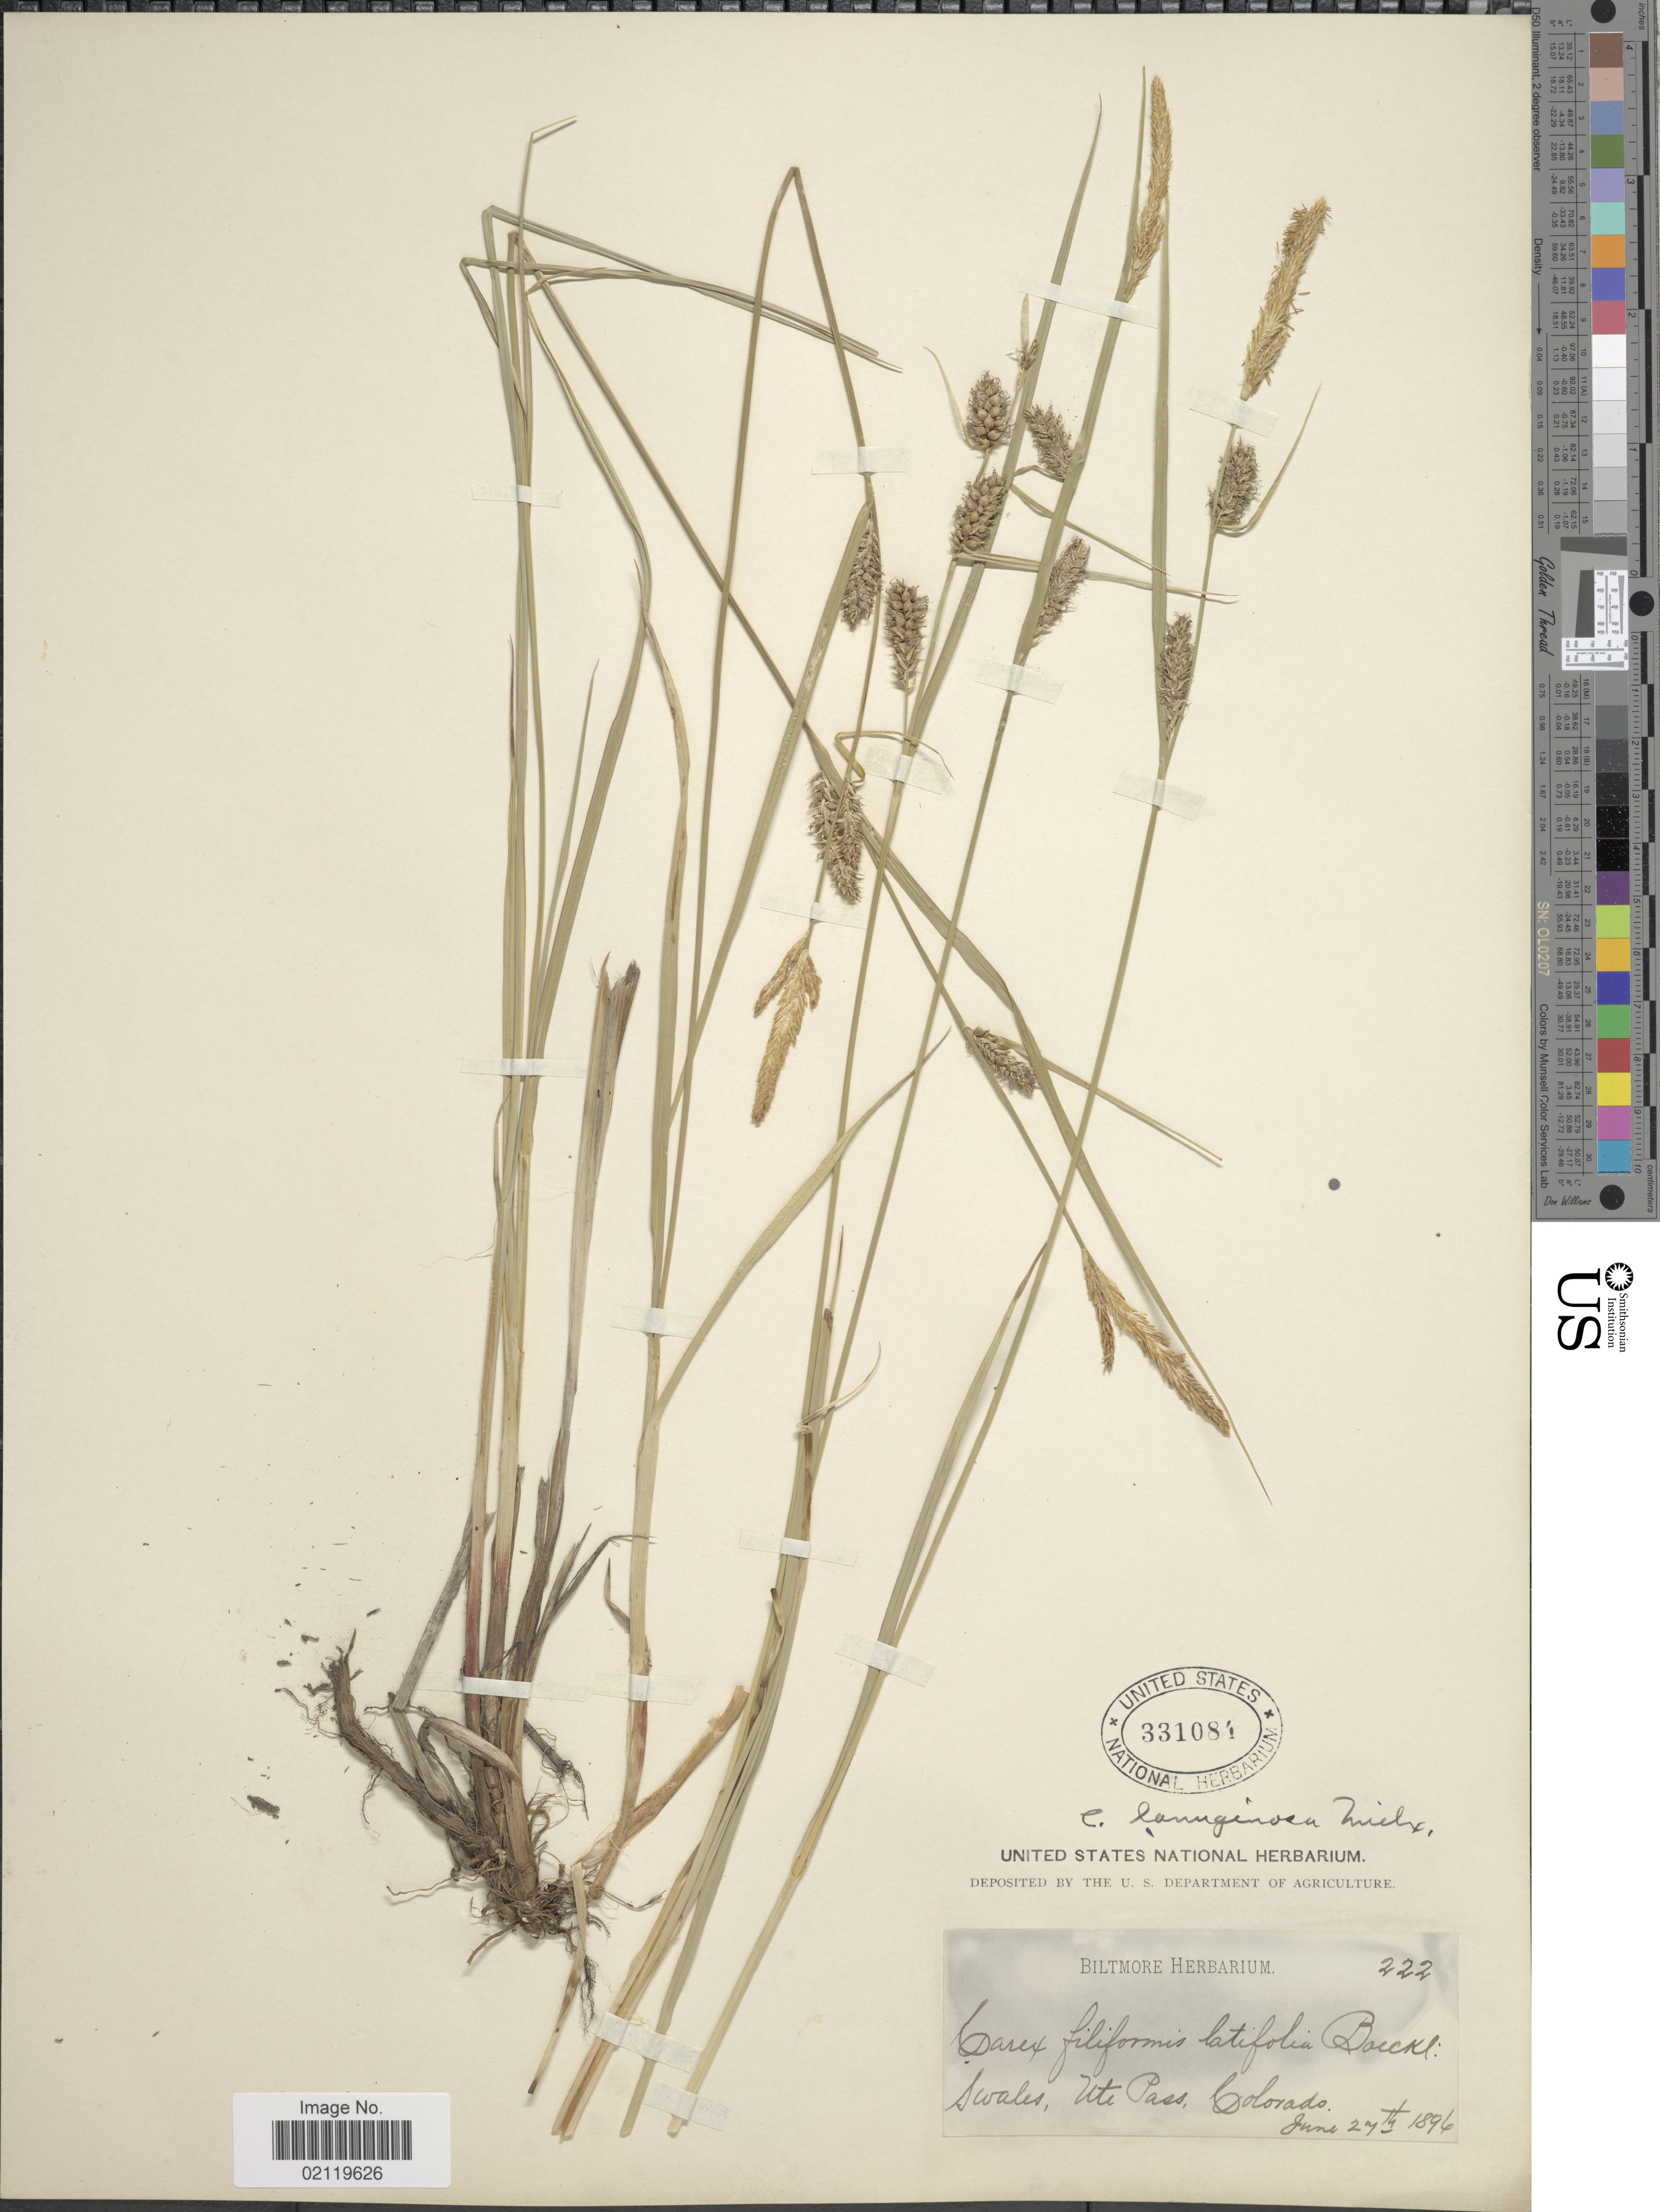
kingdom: Plantae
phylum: Tracheophyta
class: Liliopsida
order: Poales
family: Cyperaceae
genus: Carex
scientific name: Carex pellita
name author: Muhl. ex Willd.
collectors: ex herb. Biltmore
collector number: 222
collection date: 1896-06-27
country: United States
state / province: Colorado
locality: Swales, Ute Pass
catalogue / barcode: US 331084